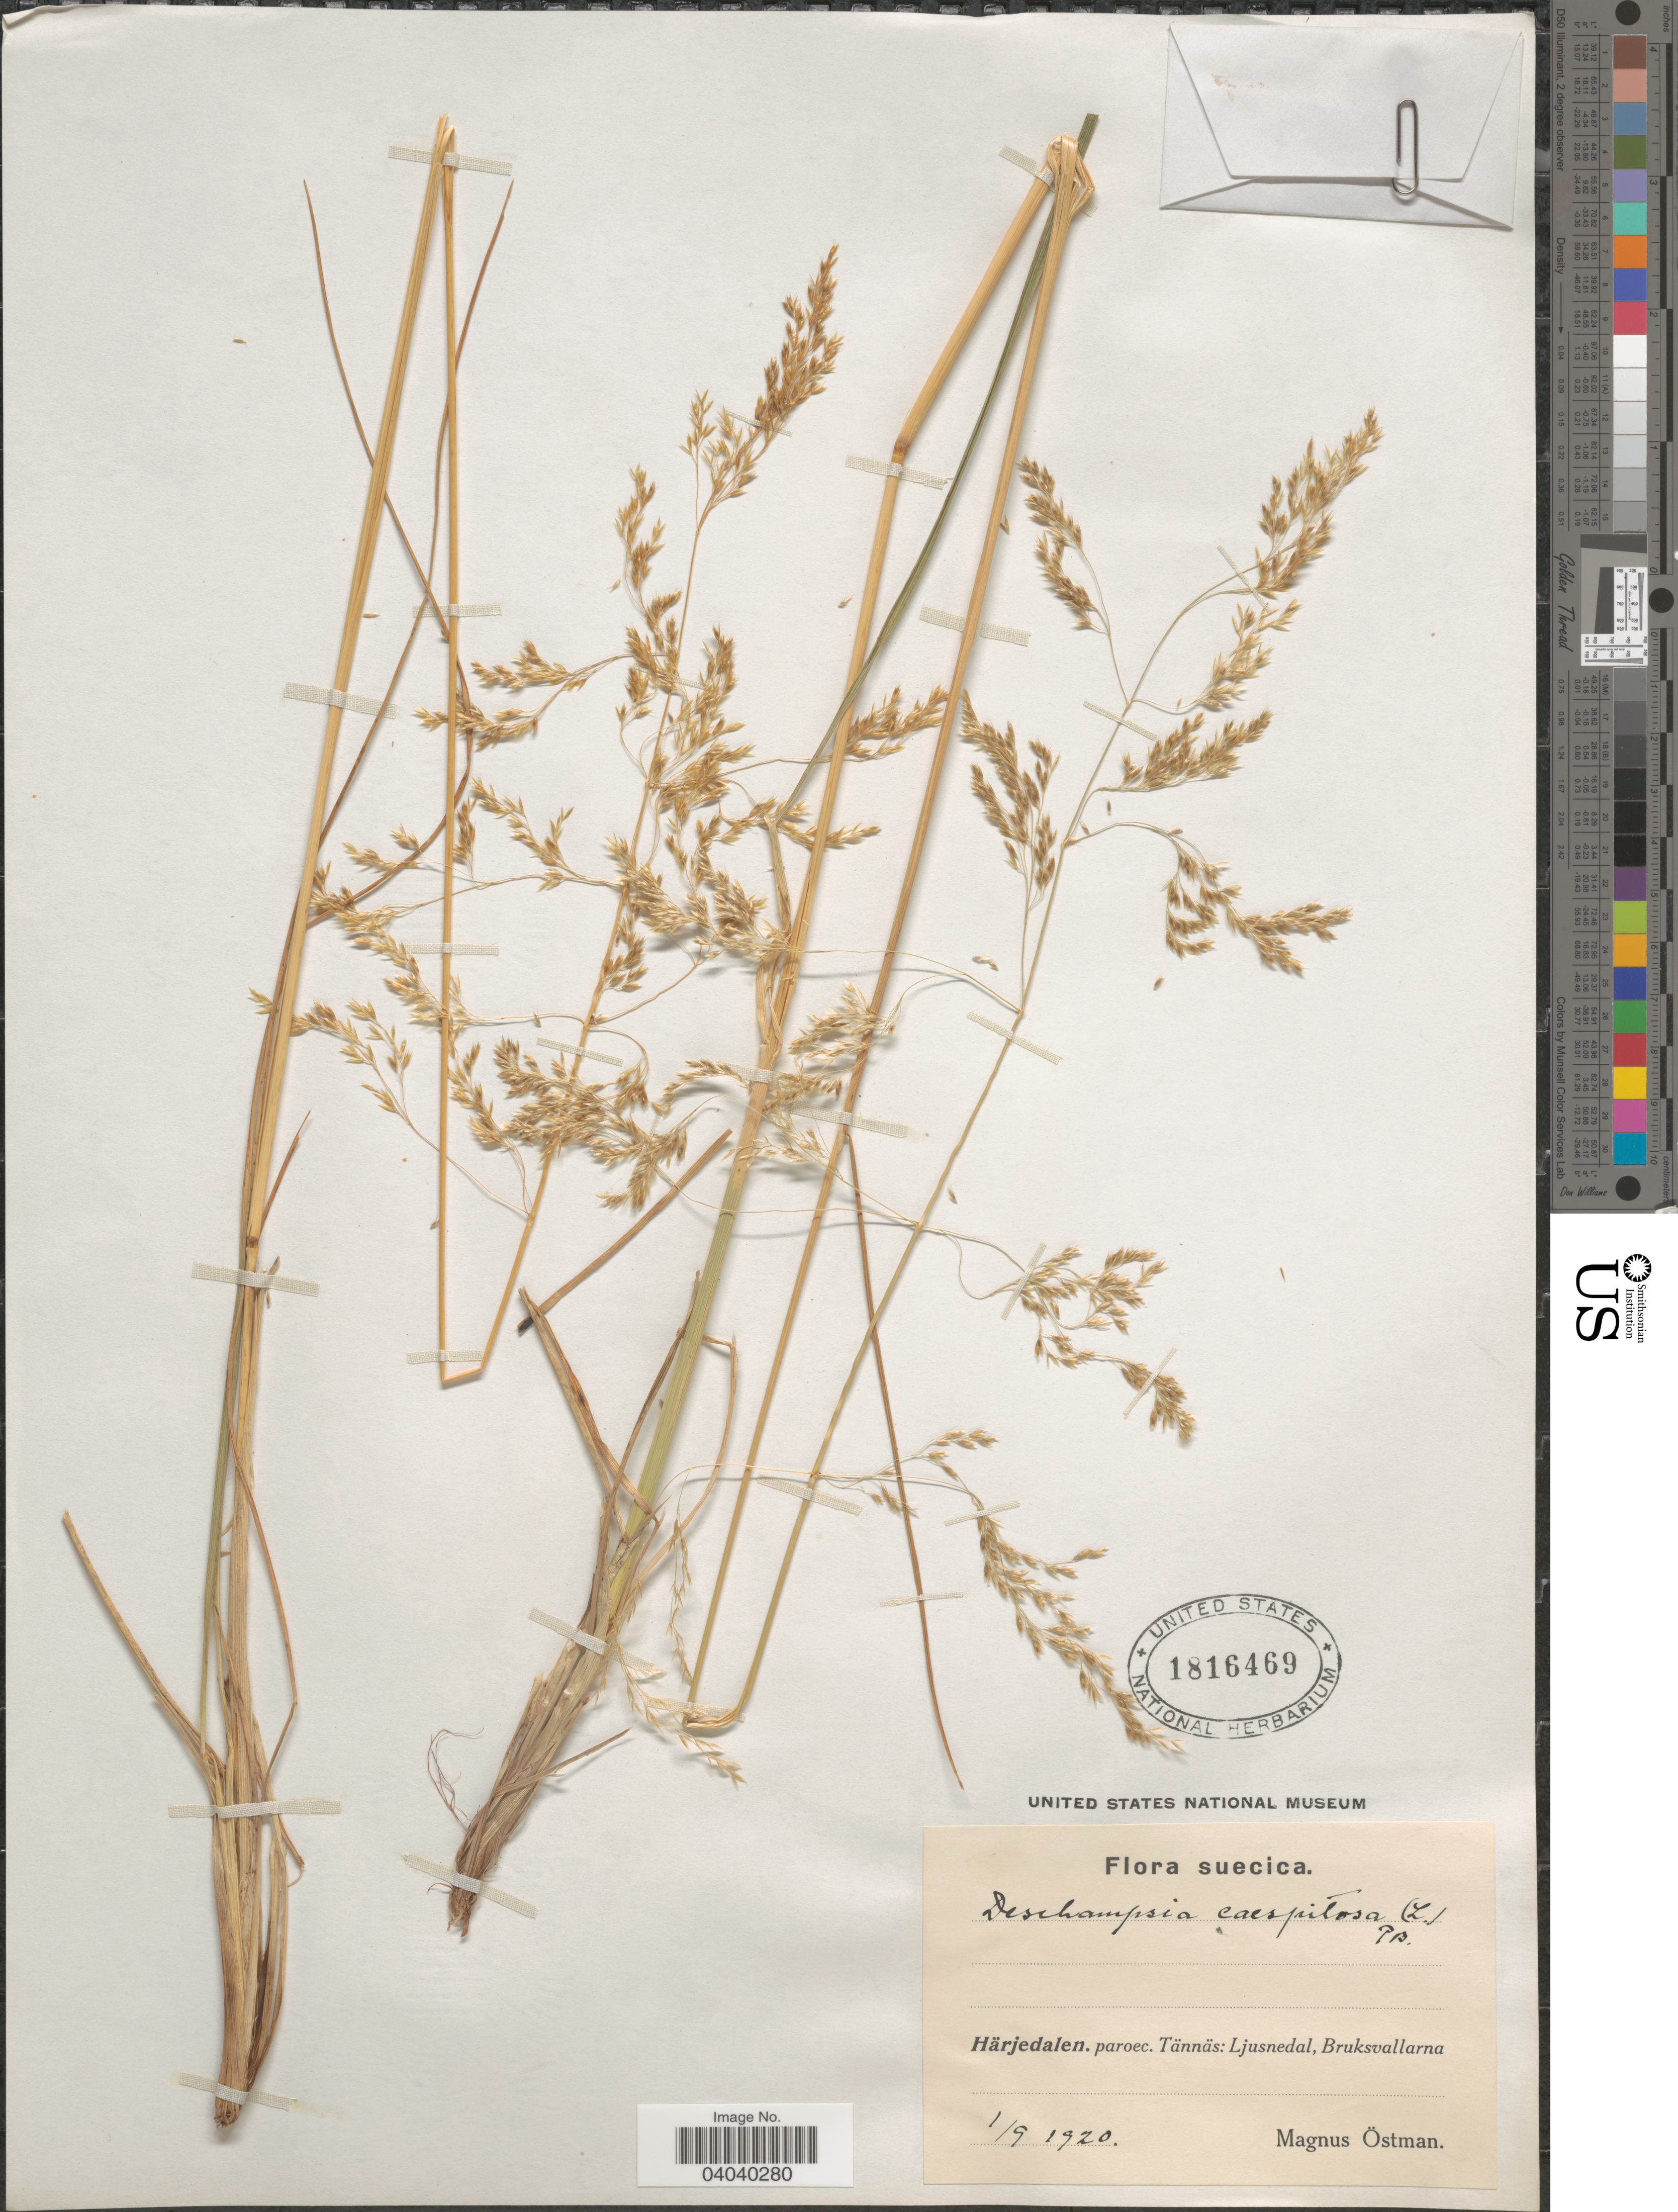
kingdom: Plantae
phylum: Tracheophyta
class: Liliopsida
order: Poales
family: Poaceae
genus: Deschampsia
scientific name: Deschampsia cespitosa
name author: (L.) P. Beauv.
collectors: M. Östman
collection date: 1920-09-01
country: Sweden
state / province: Jamtland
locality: Suecica. Härjedalen. paroec. Tännäs: Ljusnedal, Bruksvallarna.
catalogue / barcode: US 1816469